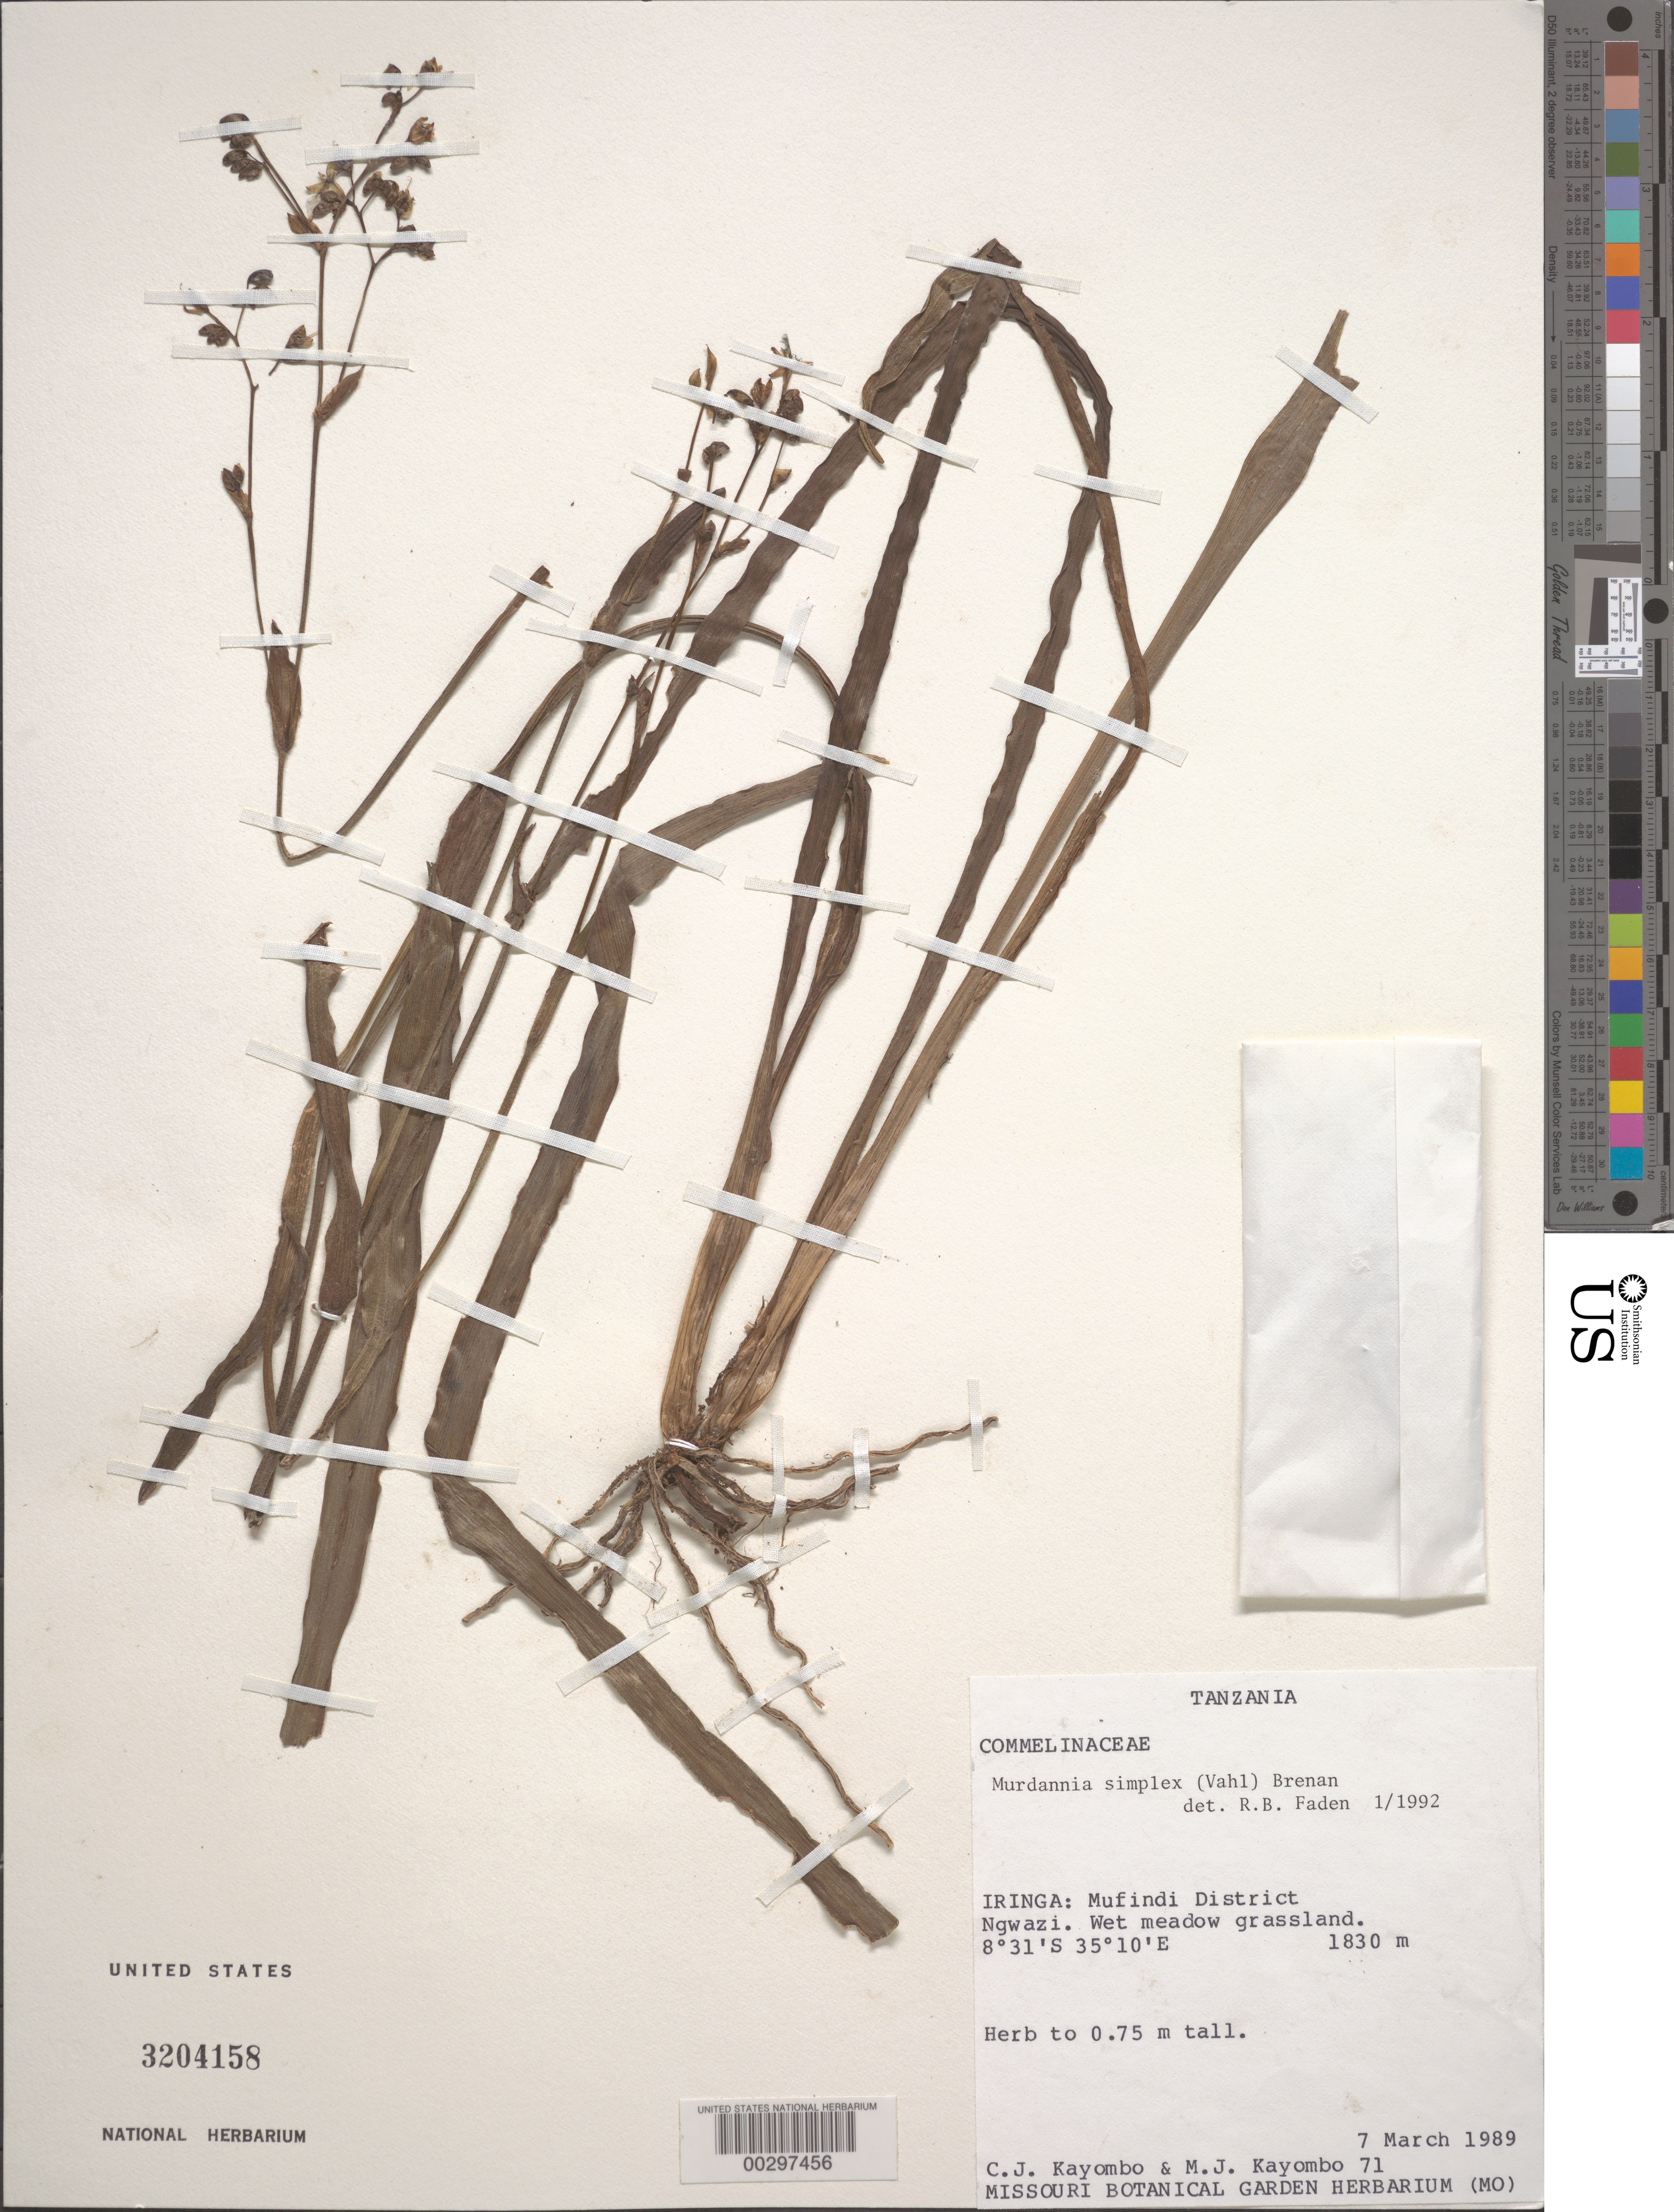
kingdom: Plantae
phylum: Tracheophyta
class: Liliopsida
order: Commelinales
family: Commelinaceae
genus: Murdannia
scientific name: Murdannia simplex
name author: (Vahl) Brenan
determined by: Faden, Robert B., (US), Smithsonian Institution - National Museum of Natural History (UNITED STATES)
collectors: C. J. Kayombo & M. Kayombo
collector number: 71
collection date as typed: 07 Mar 1989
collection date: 1989-03-07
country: Tanzania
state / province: Iringa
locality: Mufindi district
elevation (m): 1845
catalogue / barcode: US 3204158